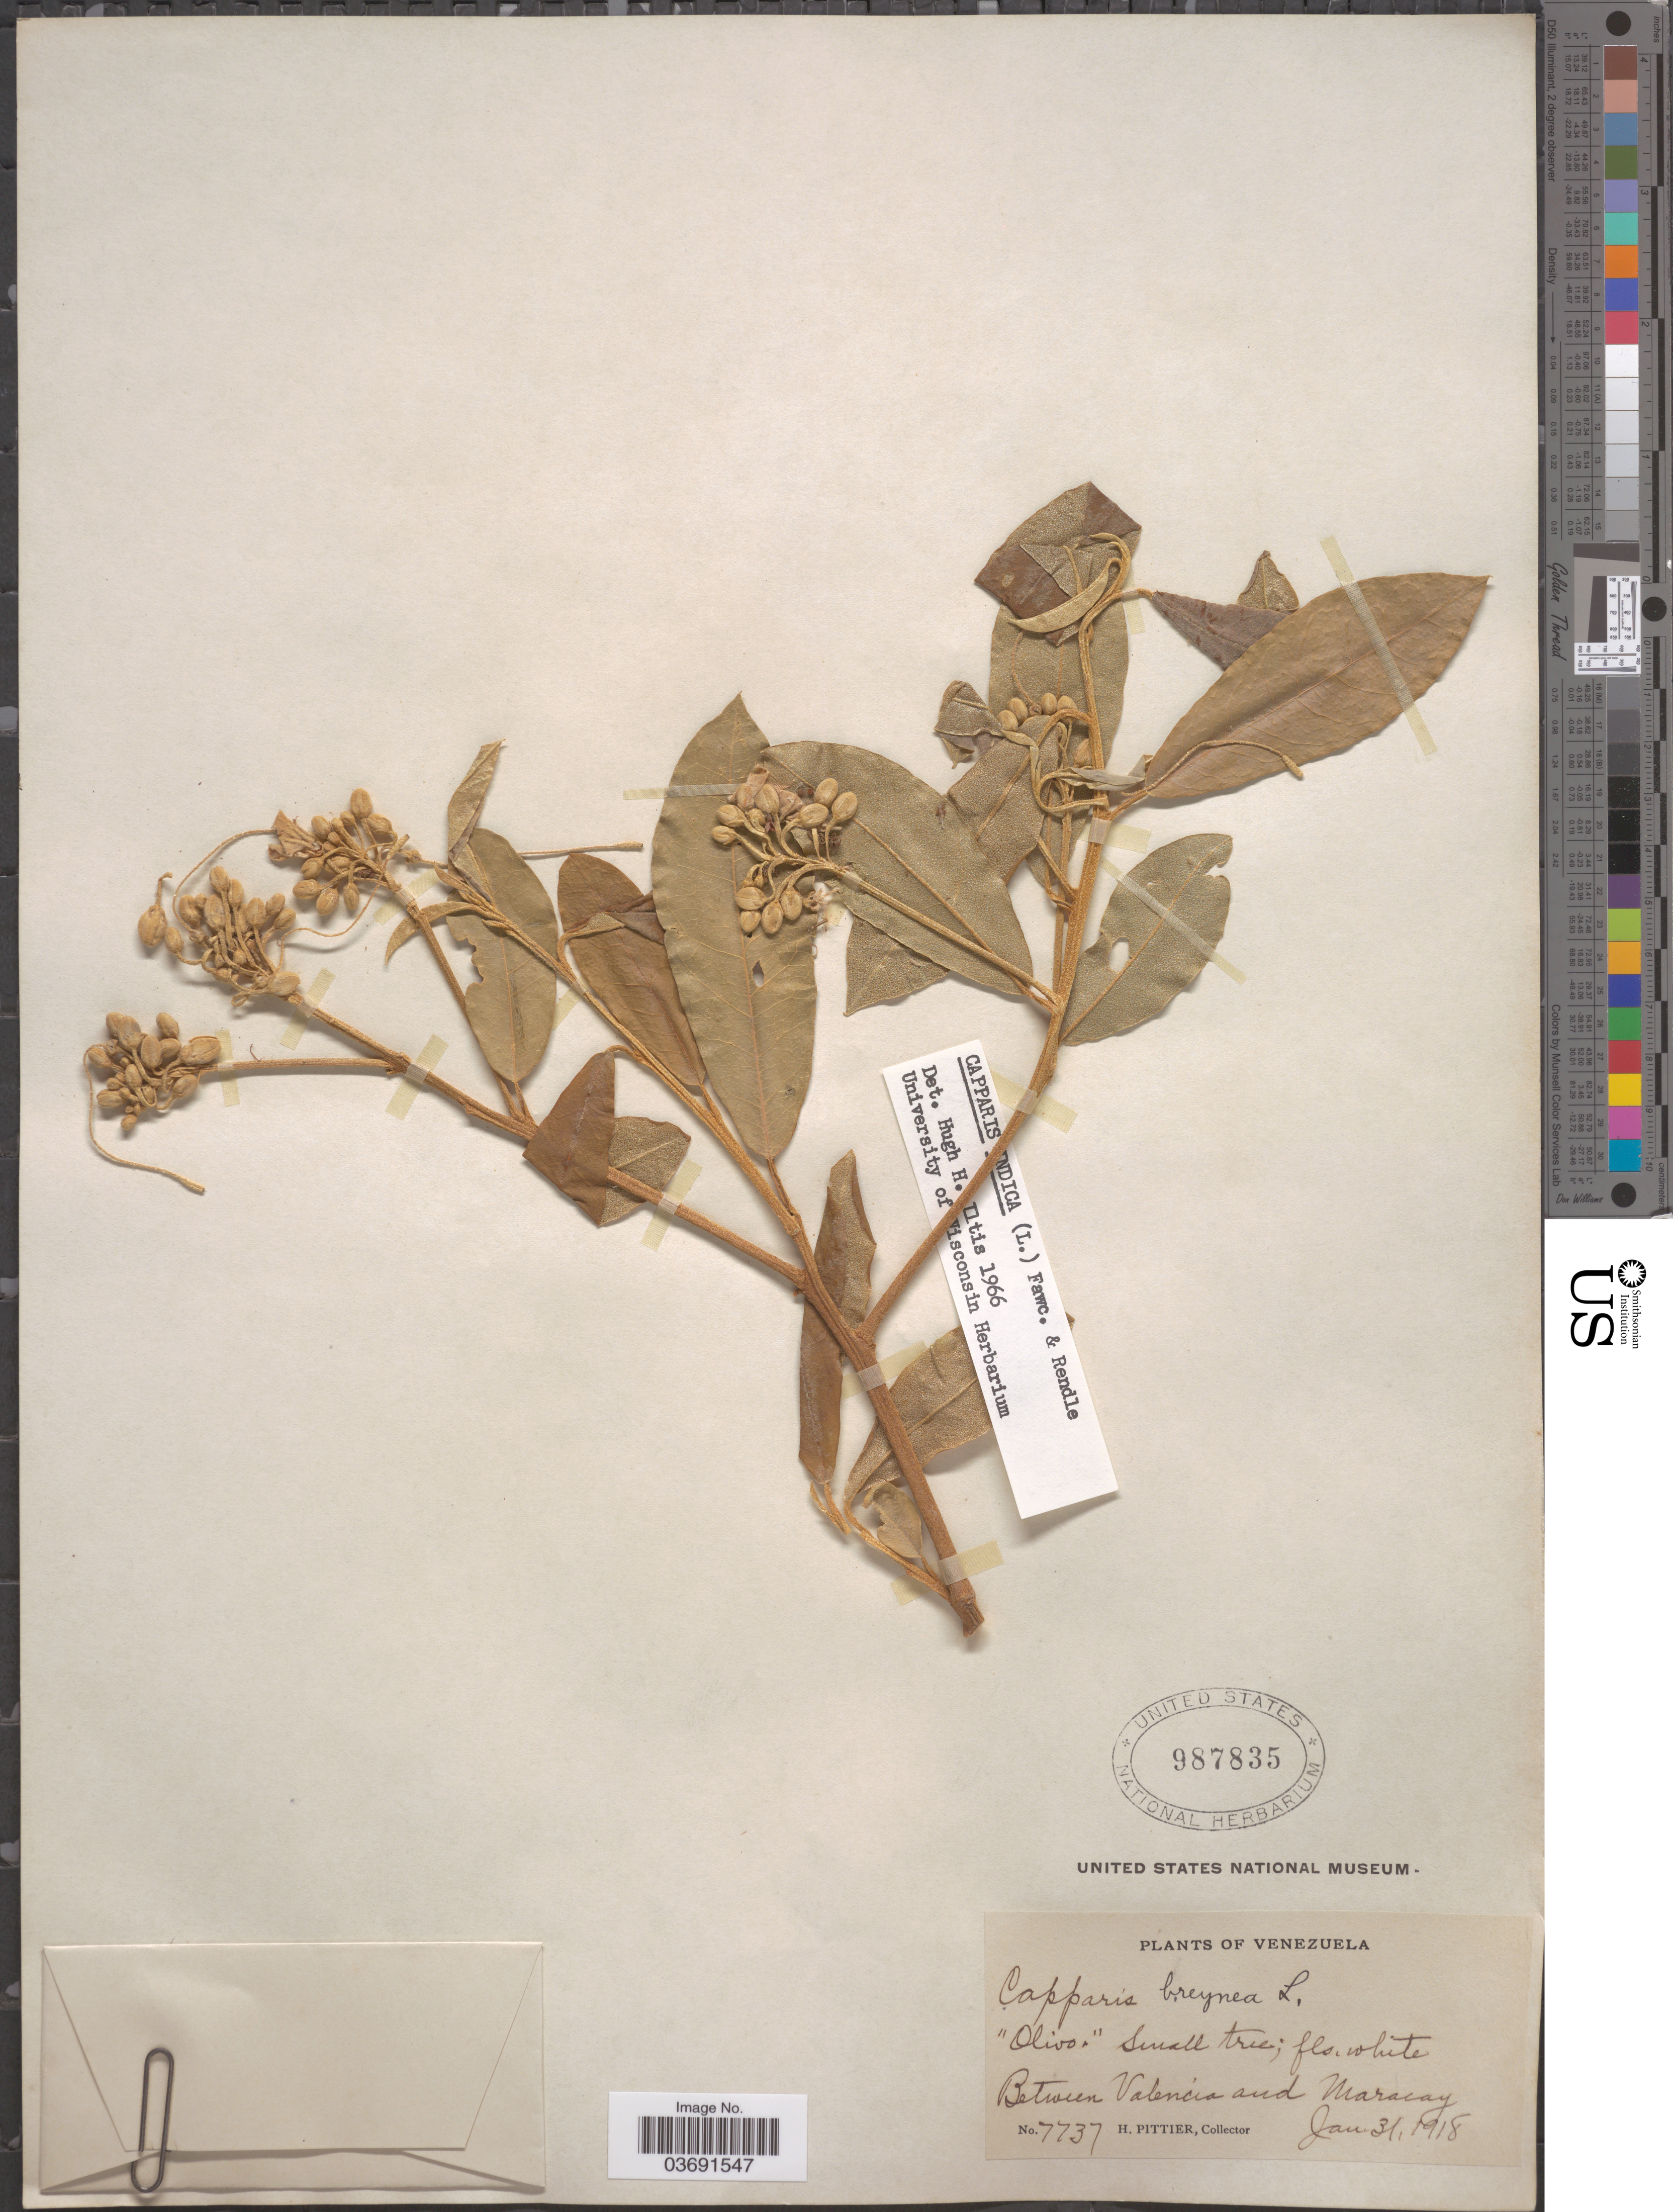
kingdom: Plantae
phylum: Tracheophyta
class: Magnoliopsida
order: Brassicales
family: Capparaceae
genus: Quadrella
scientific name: Quadrella indica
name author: (L.) Iltis & Cornejo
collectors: H. F. Pittier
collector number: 7737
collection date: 1918-01-31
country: Venezuela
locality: Between Valencia and Maracay.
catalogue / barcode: US 987835